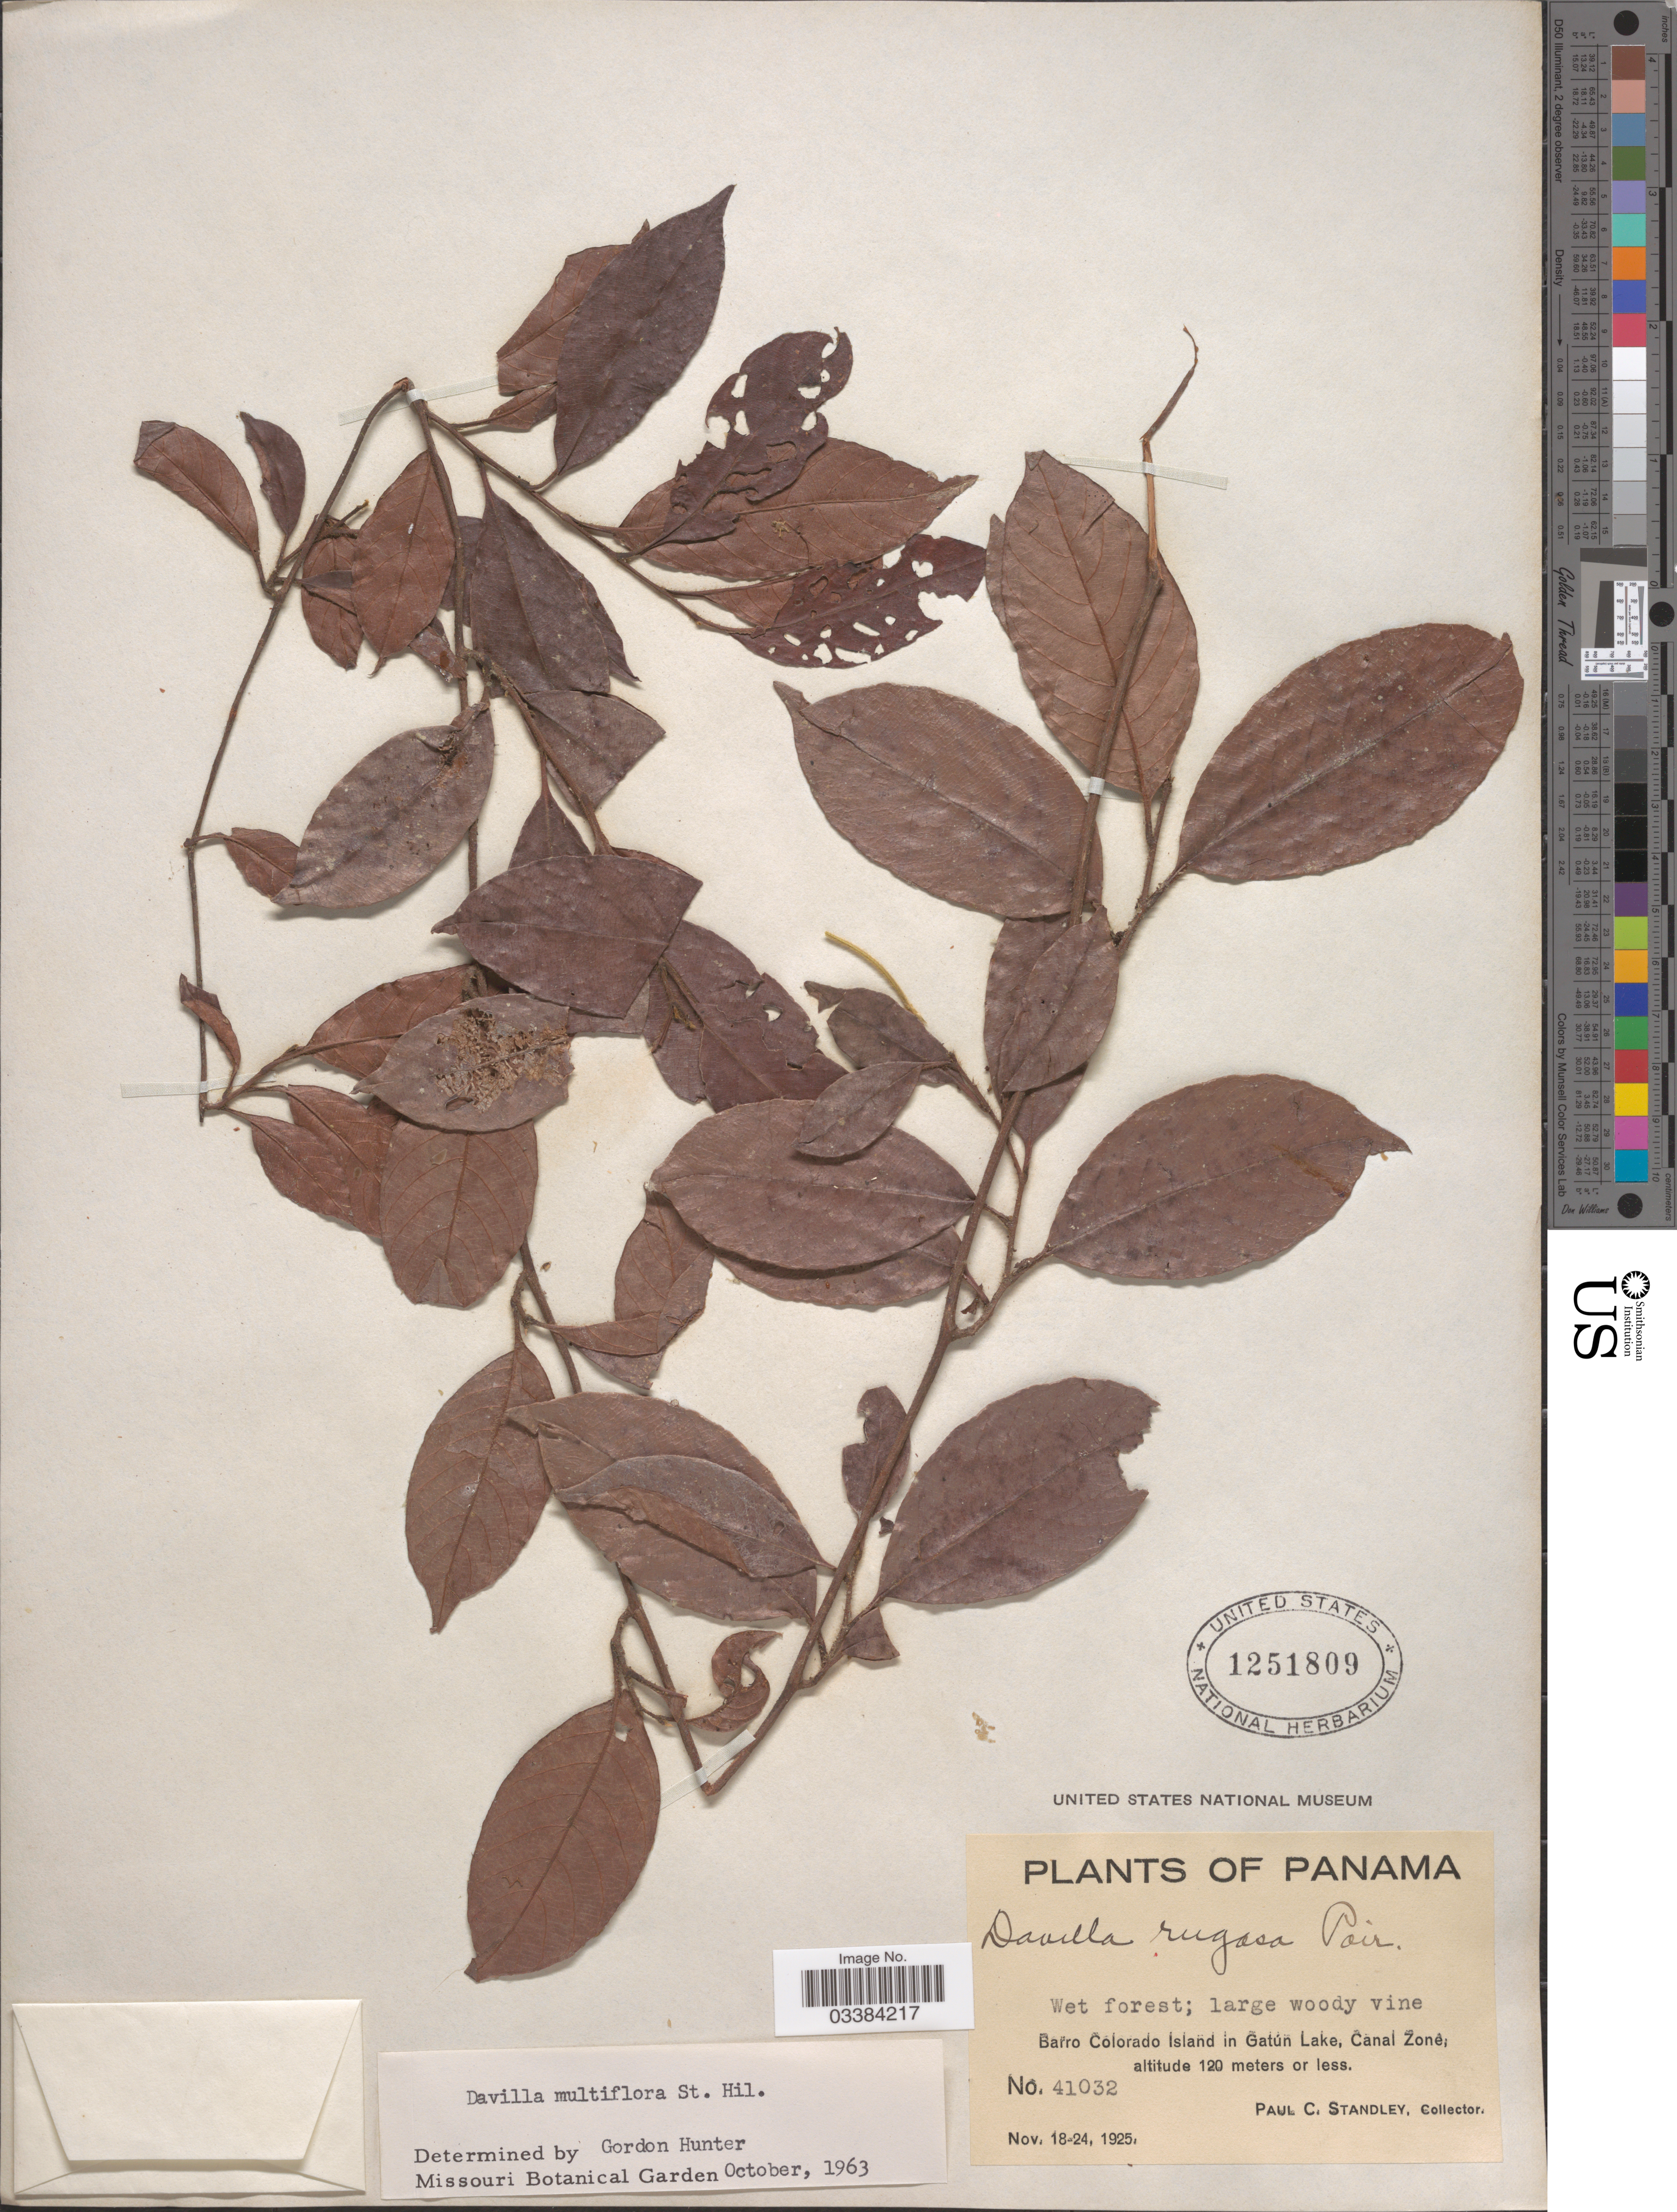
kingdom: Plantae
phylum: Tracheophyta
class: Magnoliopsida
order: Dilleniales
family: Dilleniaceae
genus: Davilla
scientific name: Davilla rugosa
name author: Poir.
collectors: P. C. Standley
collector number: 41032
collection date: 1925-11-18/1925-11-24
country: Panama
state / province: Panamá Oeste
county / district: Canal Zone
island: Barro Colorado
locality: Barro Colorado Island in Gatun Lake, Canal Zone.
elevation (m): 120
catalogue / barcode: US 1251809